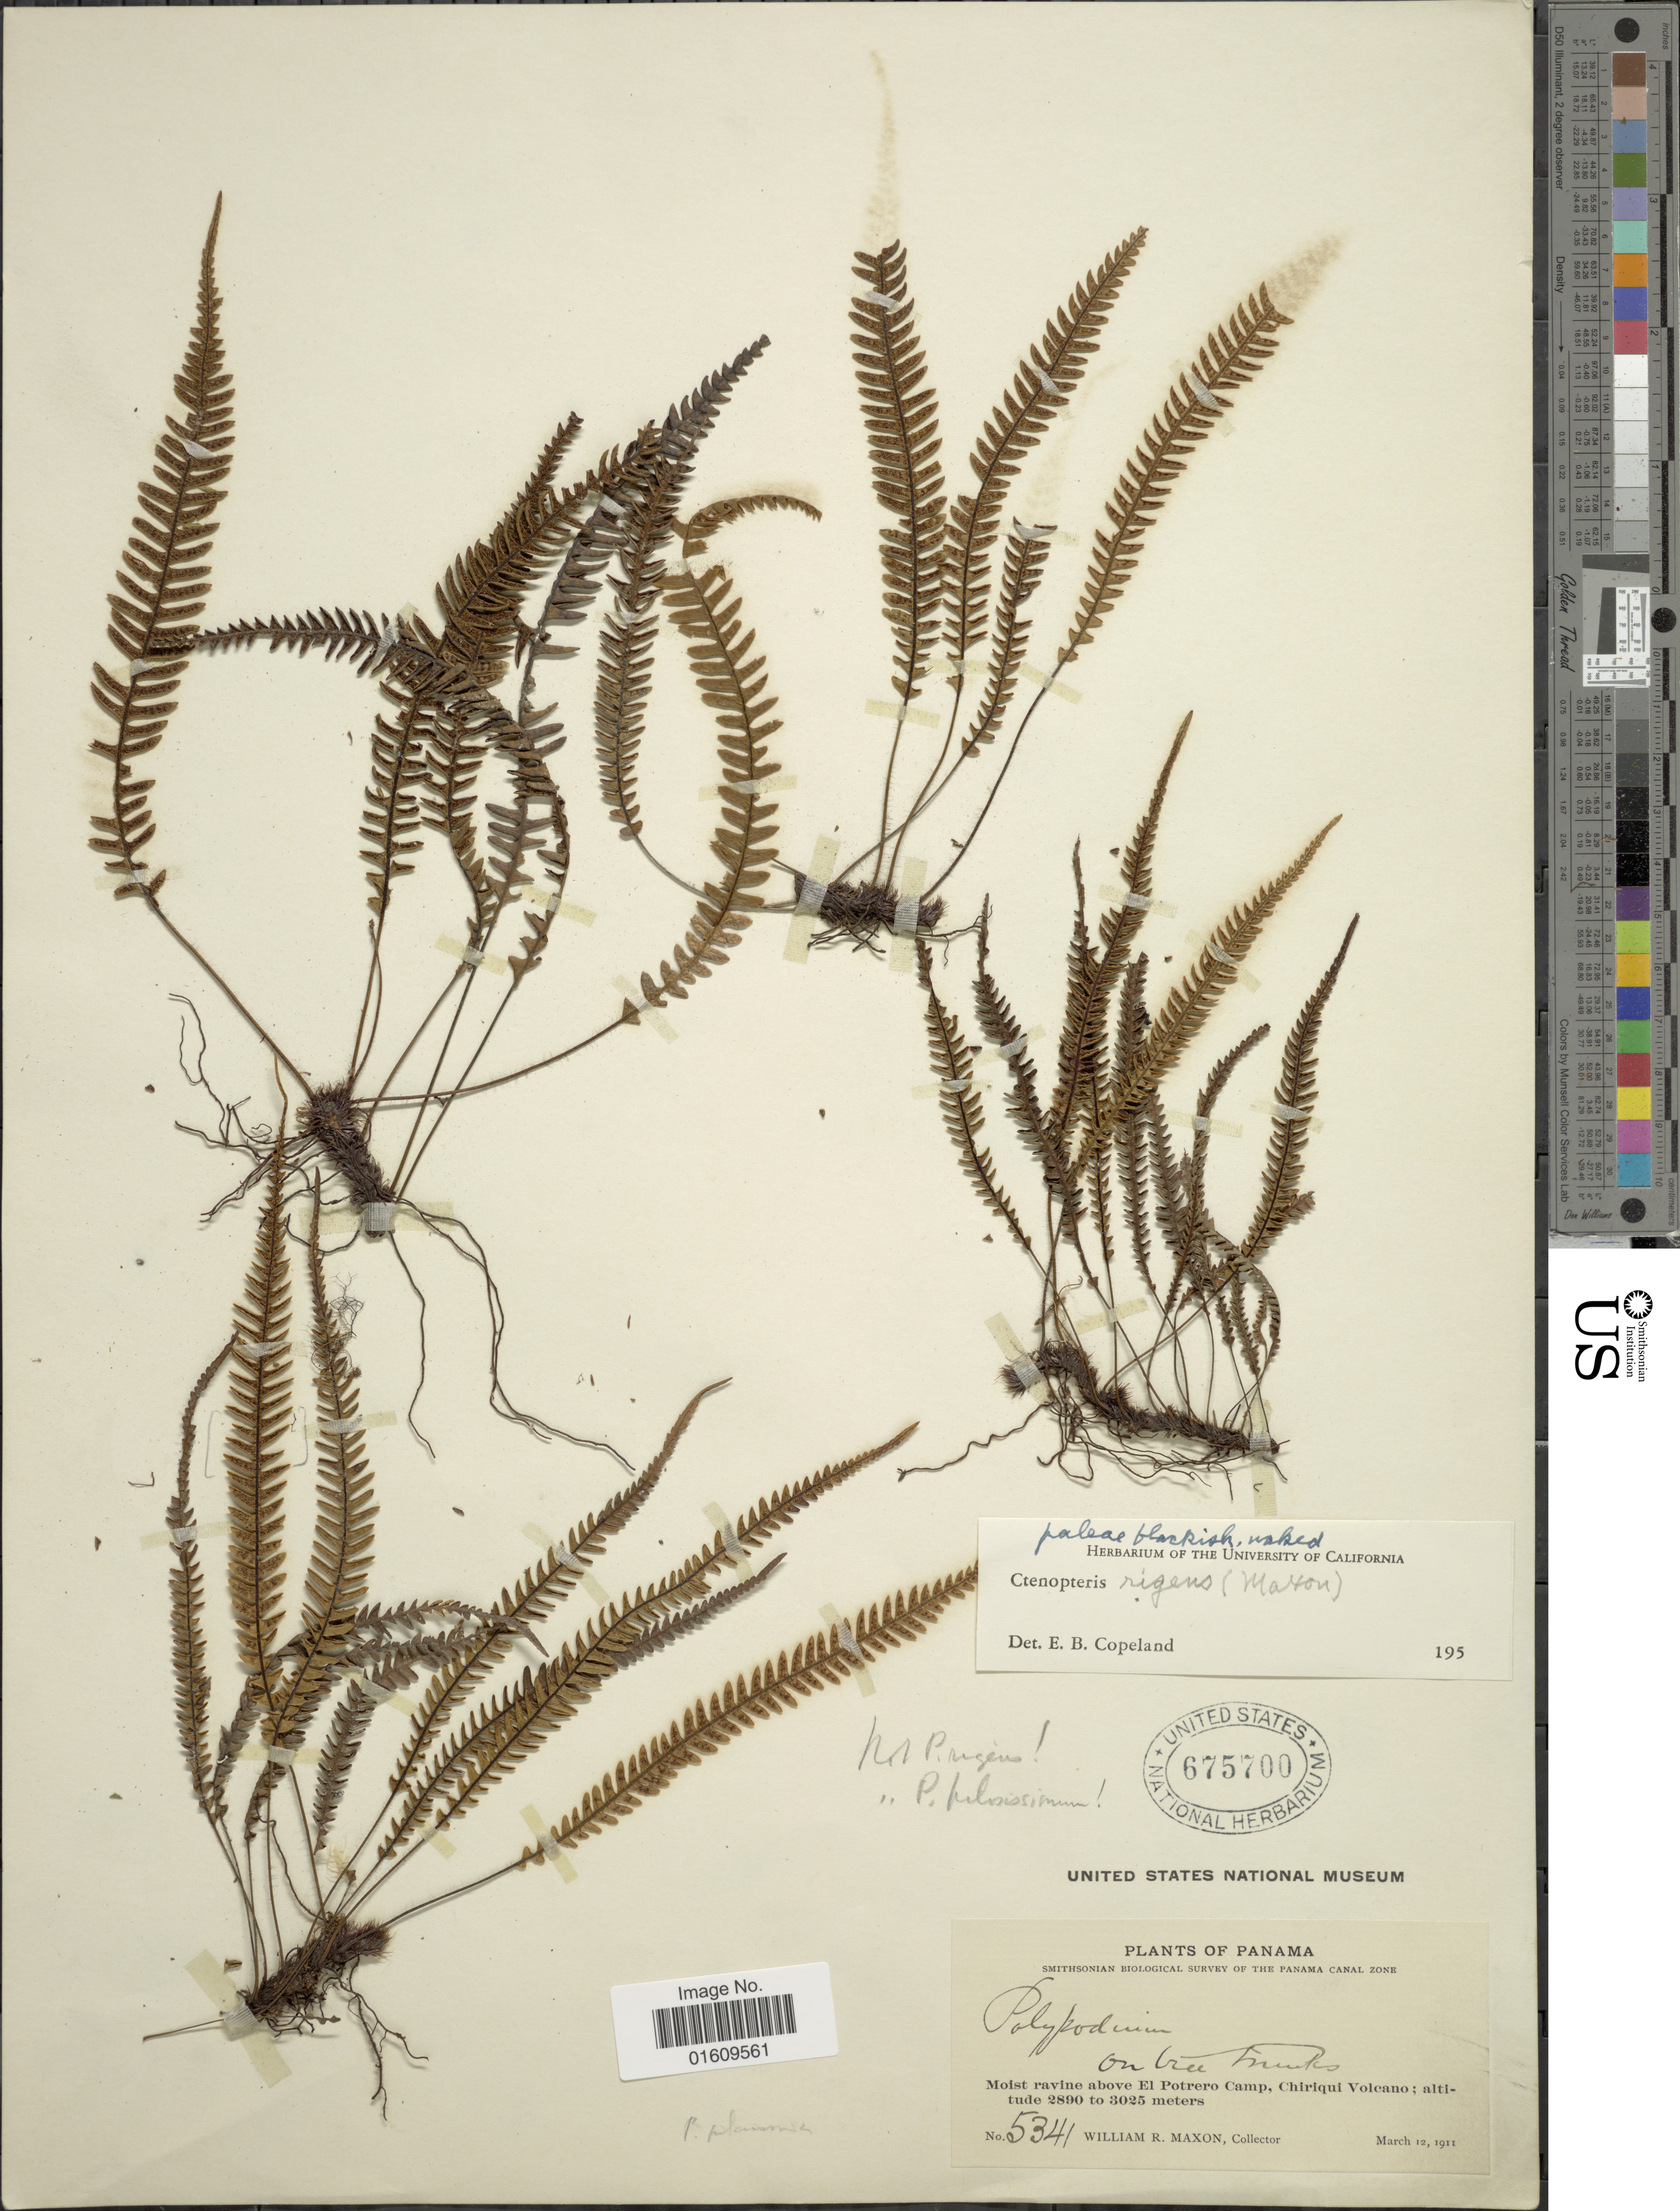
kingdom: Plantae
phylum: Tracheophyta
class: Polypodiopsida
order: Polypodiales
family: Polypodiaceae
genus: Melpomene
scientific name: Melpomene pilosissima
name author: (M. Martens & Galeotti) A.R. Sm. & R.C. Moran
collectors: W. R. Maxon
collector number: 5341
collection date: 1911-01-12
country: Panama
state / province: Chiriqui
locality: The Panama Canal Zone, Moist ravince above El Potrero Camp, Chiriqui Volcano.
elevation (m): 2890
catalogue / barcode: US 675700